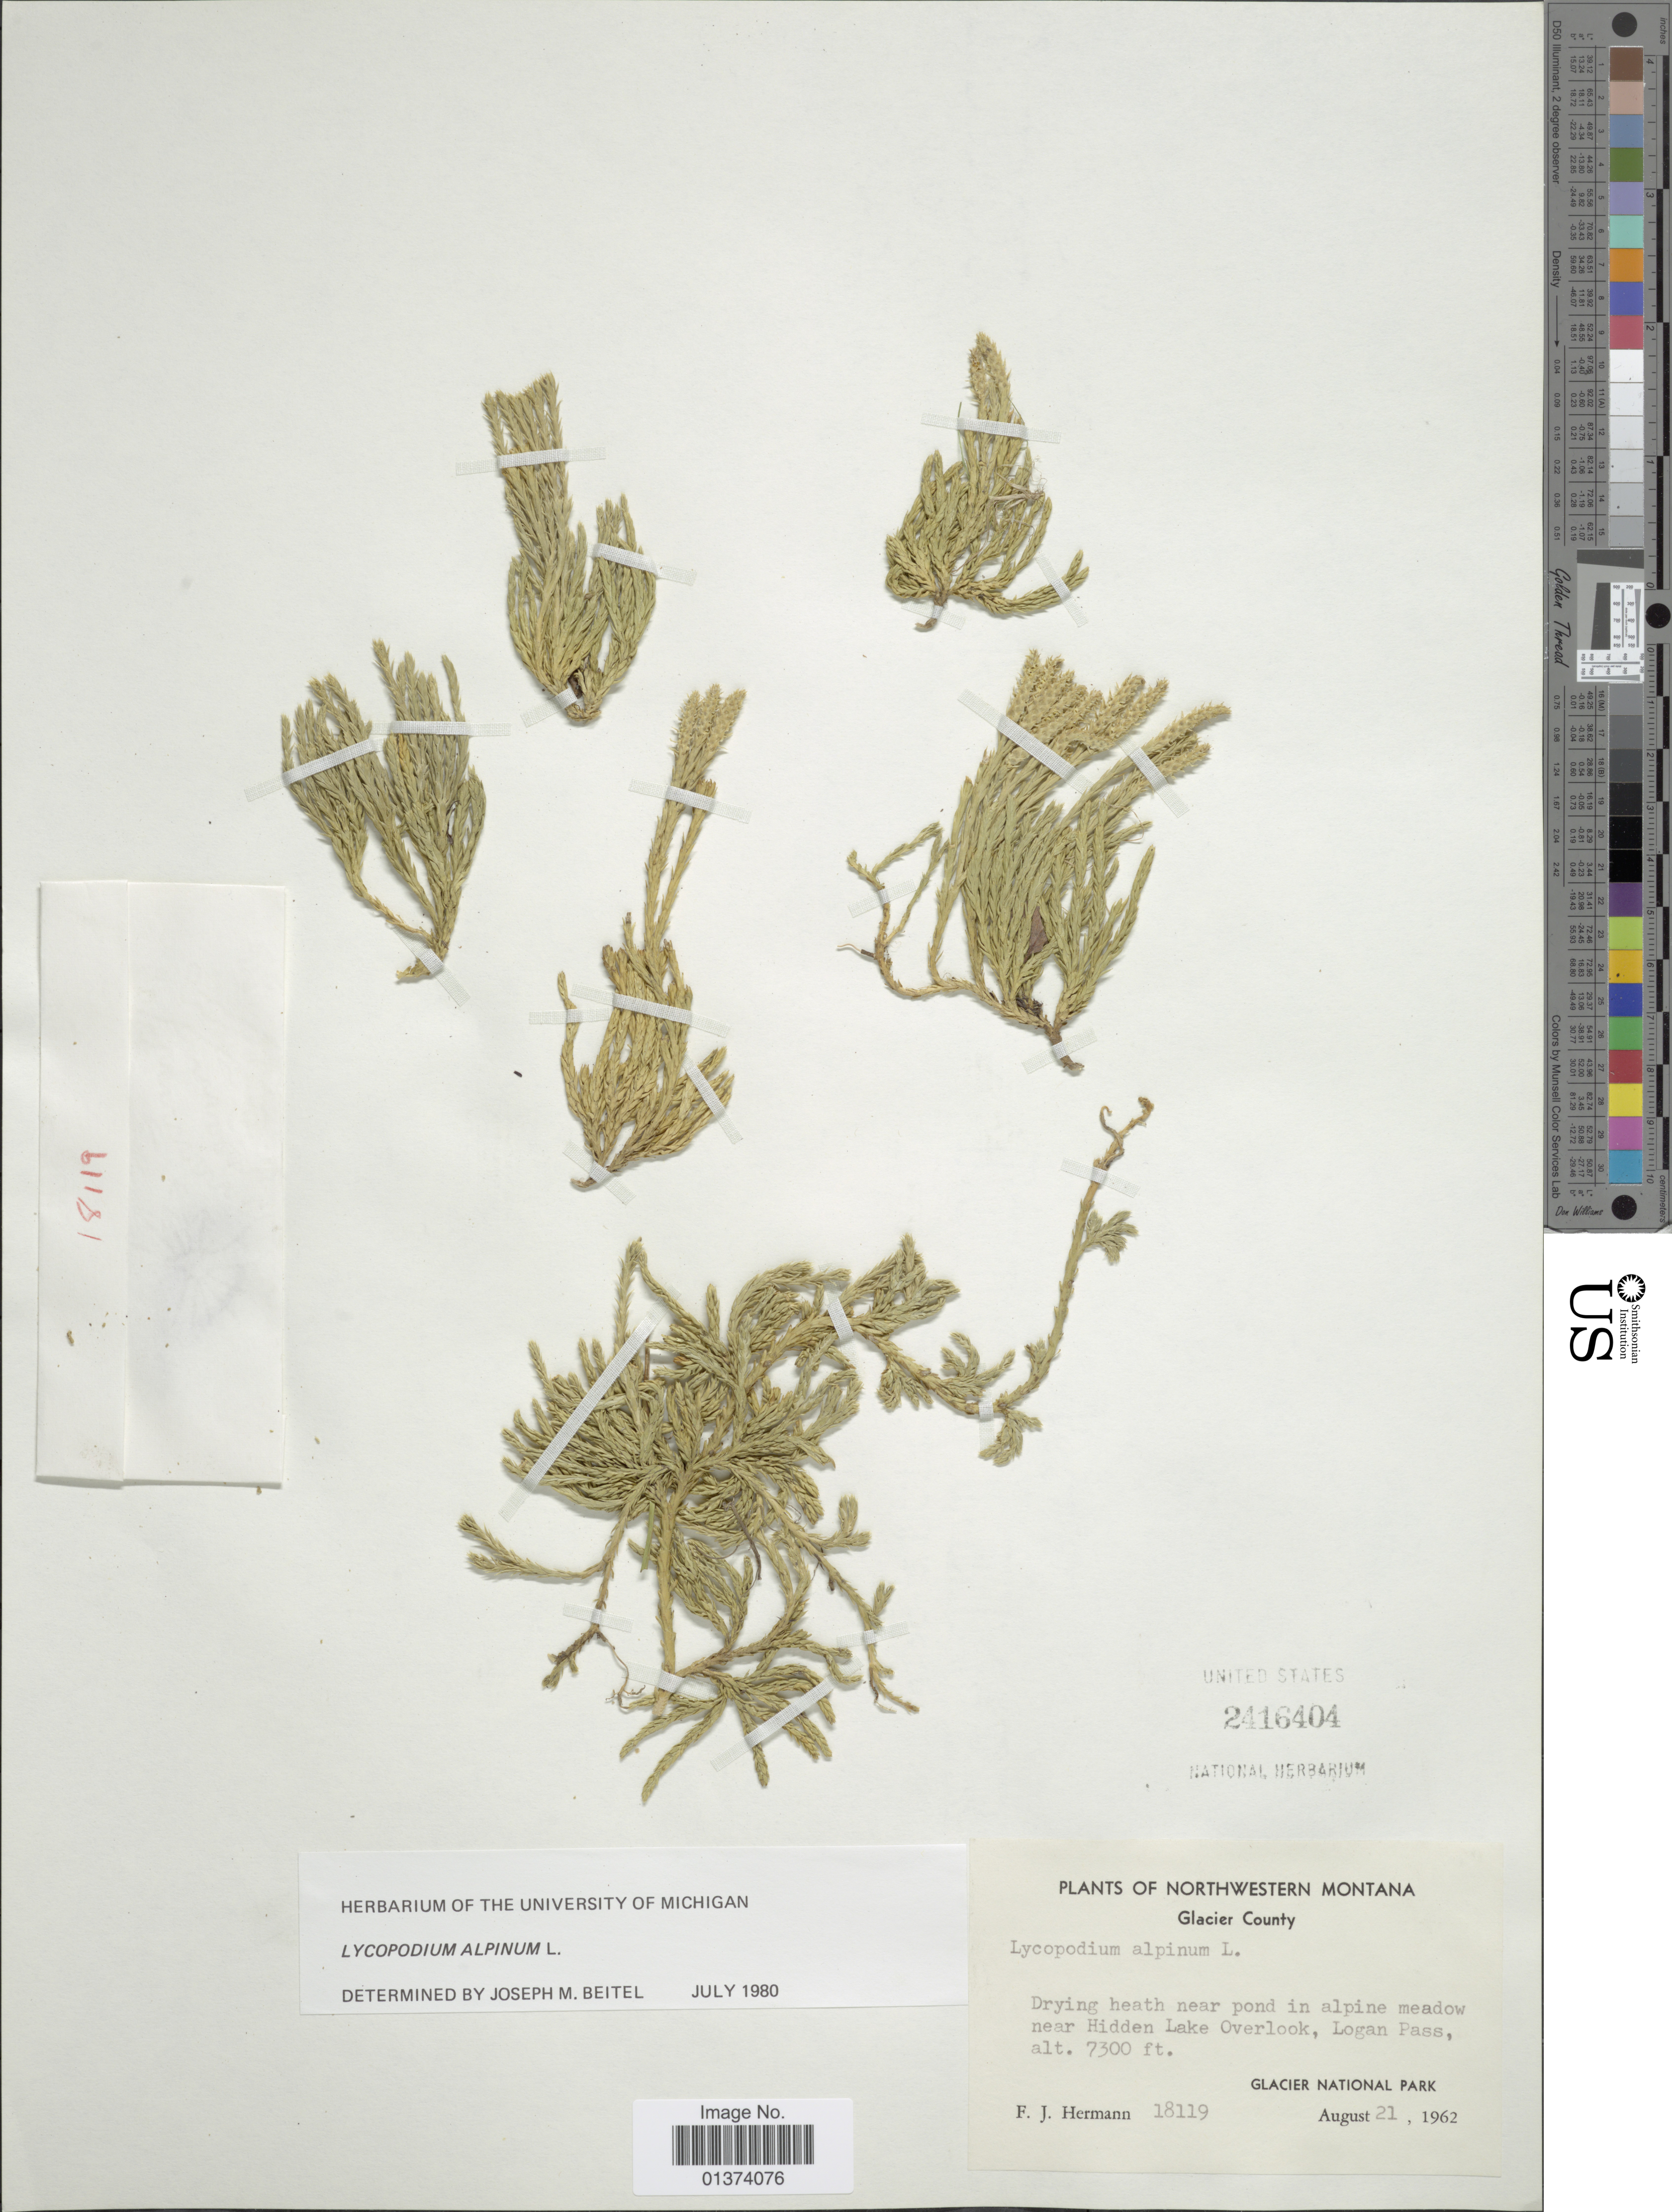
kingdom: Plantae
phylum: Tracheophyta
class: Lycopodiopsida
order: Lycopodiales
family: Lycopodiaceae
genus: Diphasiastrum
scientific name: Diphasiastrum alpinum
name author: (L.) Holub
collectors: F. J. Hermann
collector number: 18119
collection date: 1962-08-21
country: United States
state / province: Montana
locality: Northwestern Montana, Glacier County, Drying heath near pond in alpine meadow near Hidden Lake Overlook, Logan Pass, Glacier National Park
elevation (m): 2225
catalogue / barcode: US 2416404